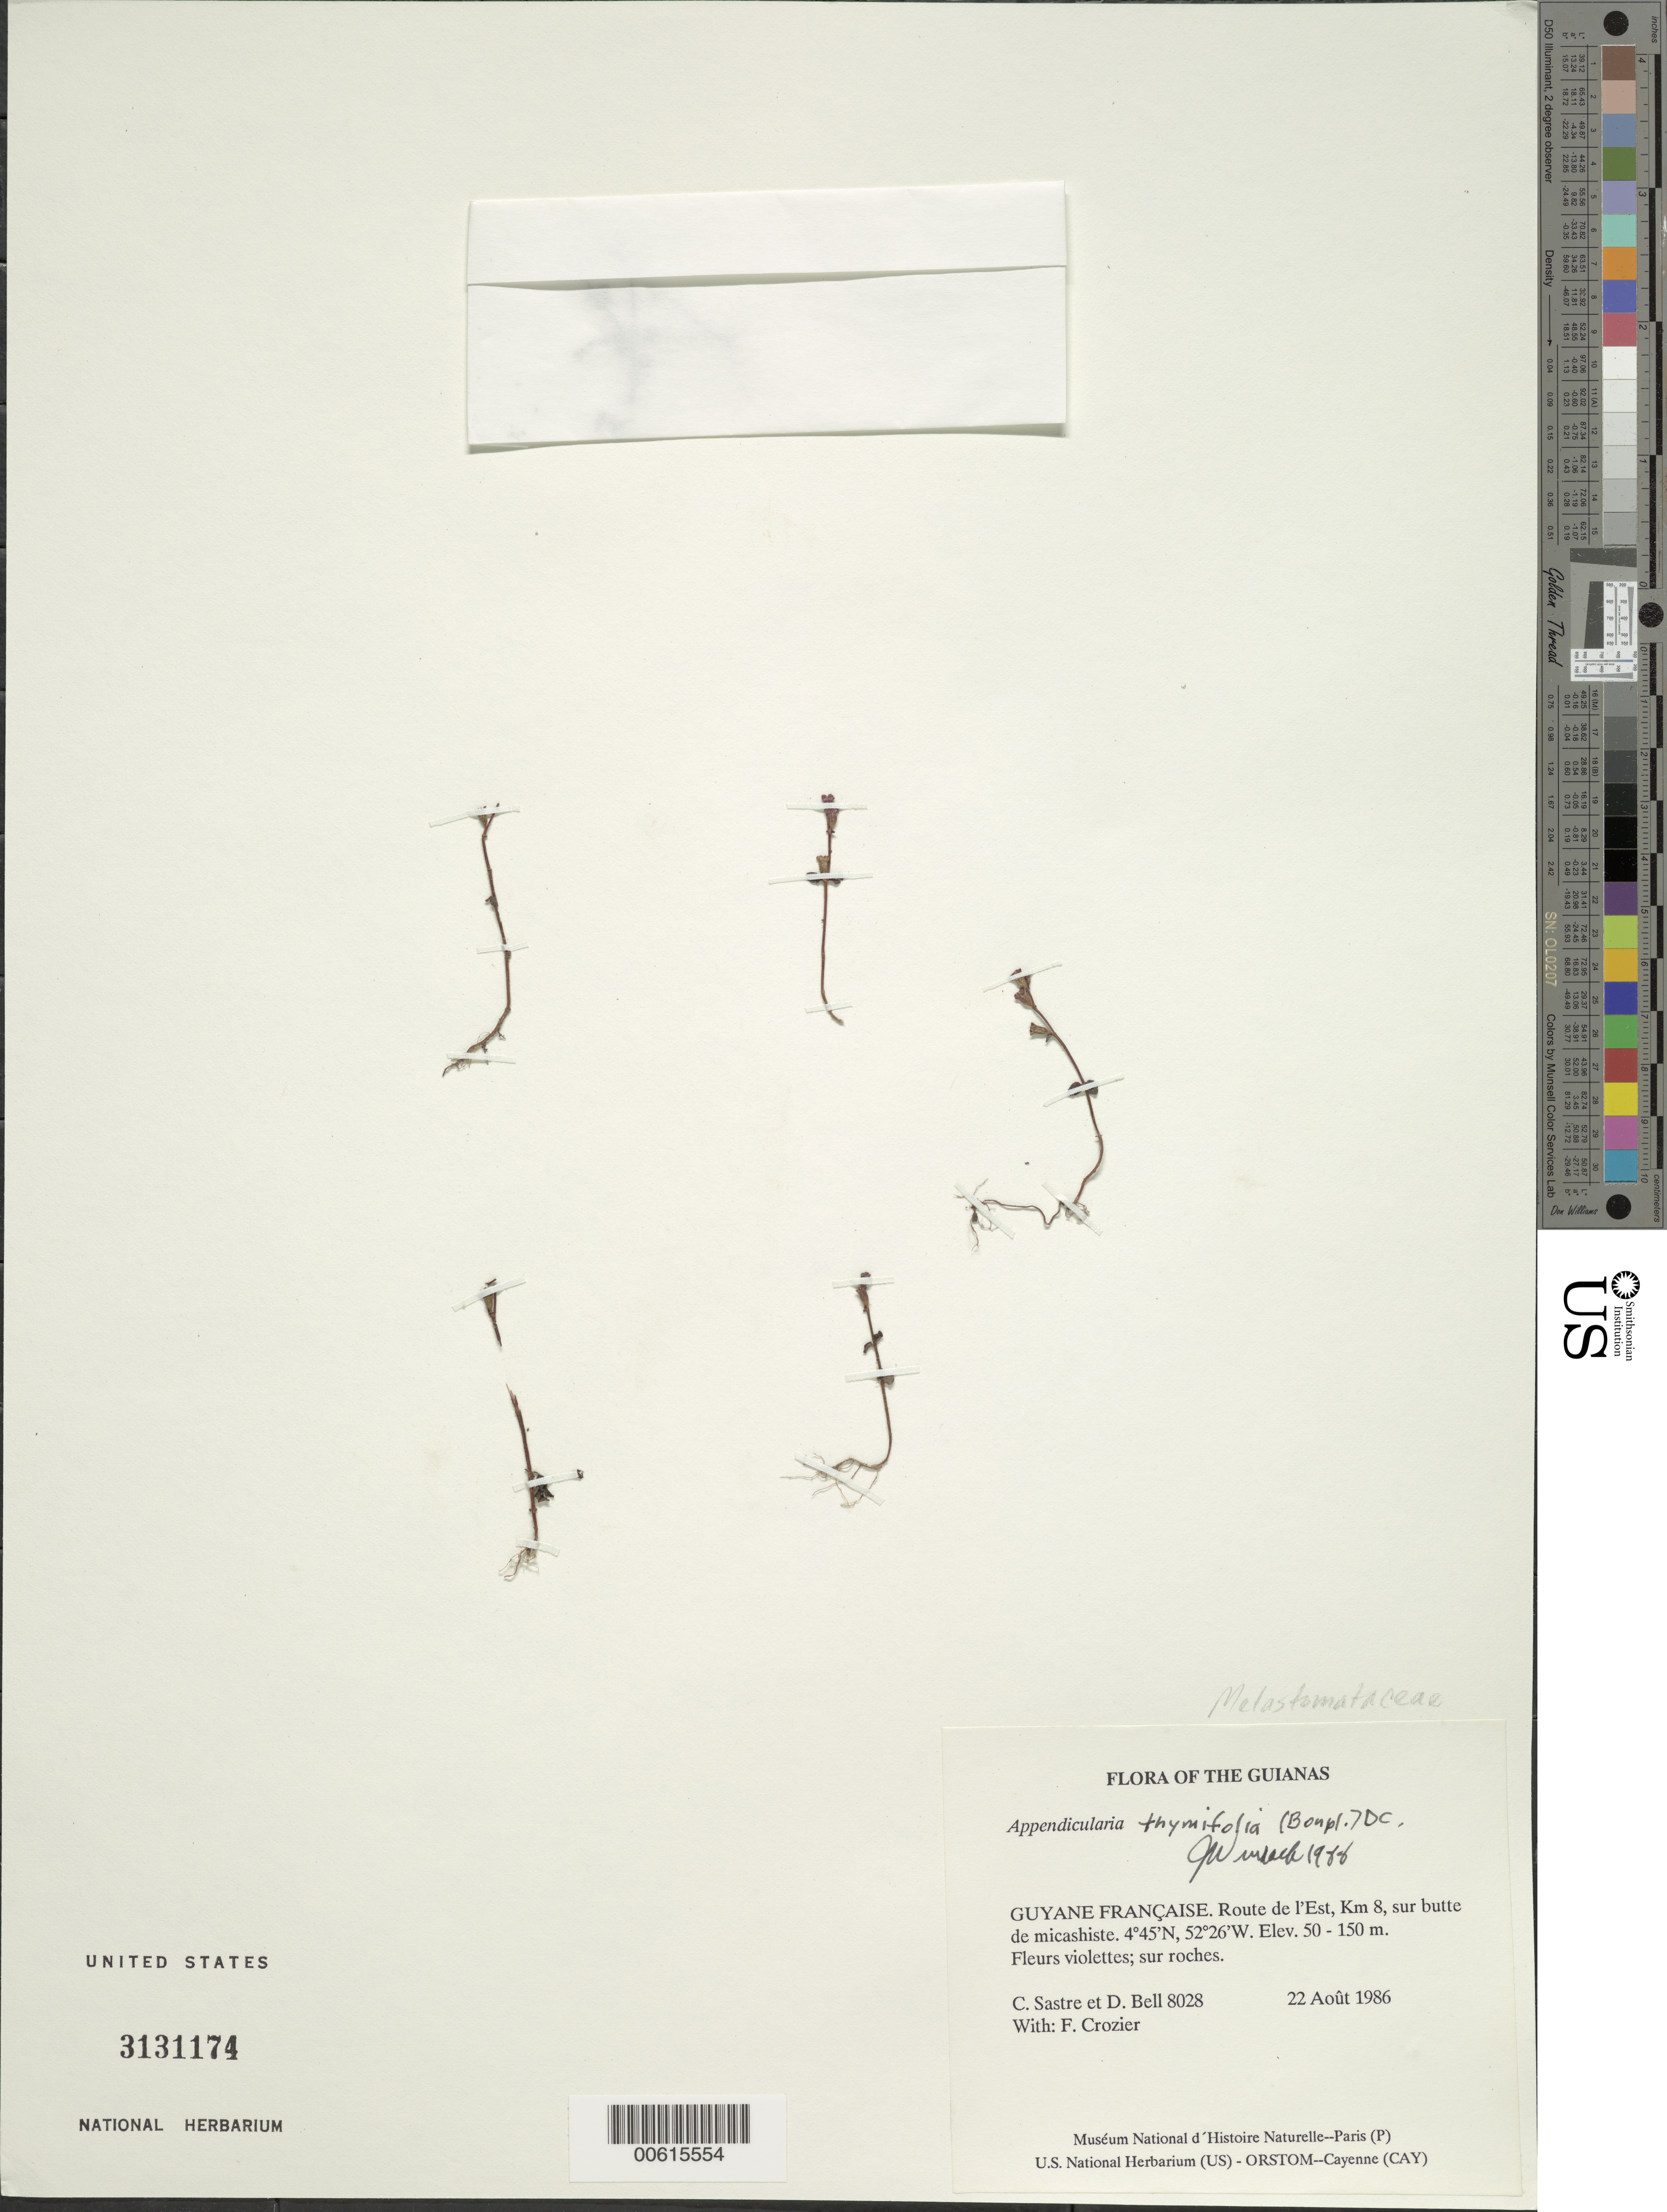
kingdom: Plantae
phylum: Tracheophyta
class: Magnoliopsida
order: Myrtales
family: Melastomataceae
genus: Appendicularia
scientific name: Appendicularia thymifolia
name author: (Bonpl.) DC.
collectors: C. H. L. Sastre, D. A. Bell & F. Crozier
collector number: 8028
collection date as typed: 22 August 1986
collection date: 1986-08-22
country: French Guiana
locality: Route de l'Est, Km 8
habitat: sur butte de micashiste (on a mica-schiste knoll)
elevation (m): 50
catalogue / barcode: US 3131174